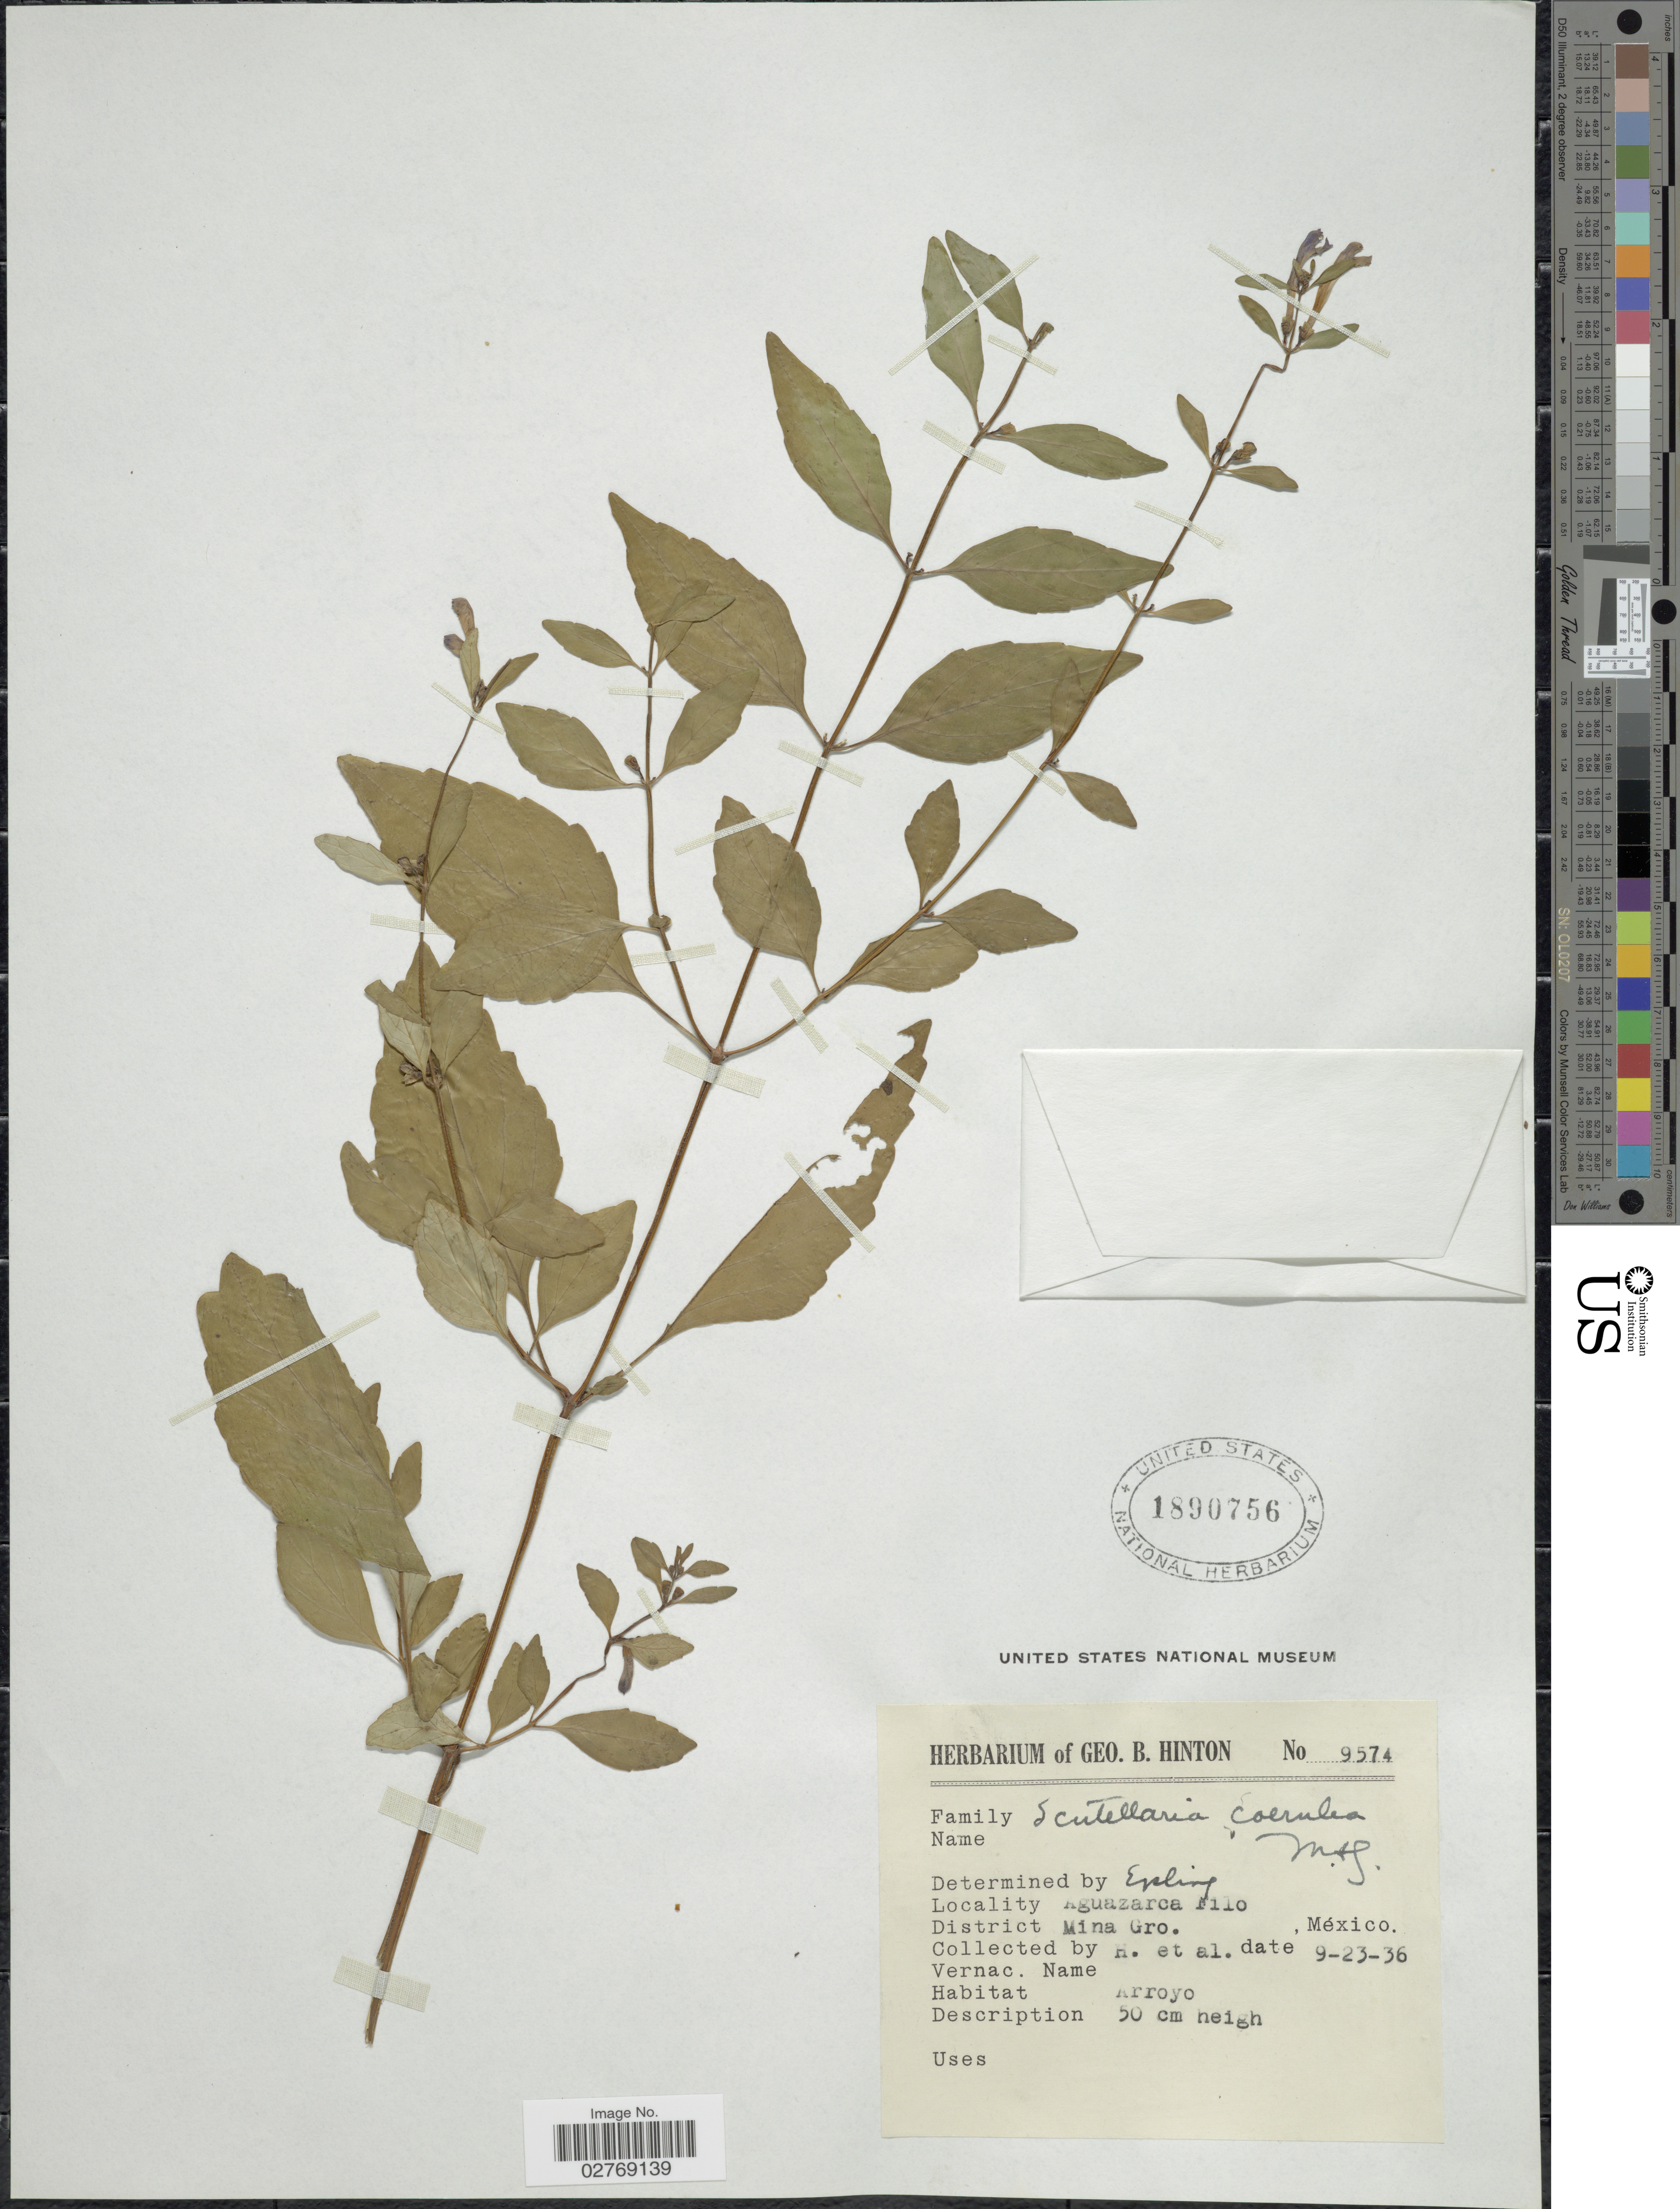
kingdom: Plantae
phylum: Tracheophyta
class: Magnoliopsida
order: Lamiales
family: Lamiaceae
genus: Scutellaria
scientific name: Scutellaria dumetorum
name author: Schltdl.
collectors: G. B. Hinton & et al.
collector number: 9574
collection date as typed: Transcribed d/m/y: 23/9/36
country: Mexico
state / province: Guerrero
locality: Aguazarca Filo. District Mina.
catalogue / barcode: US 1890756